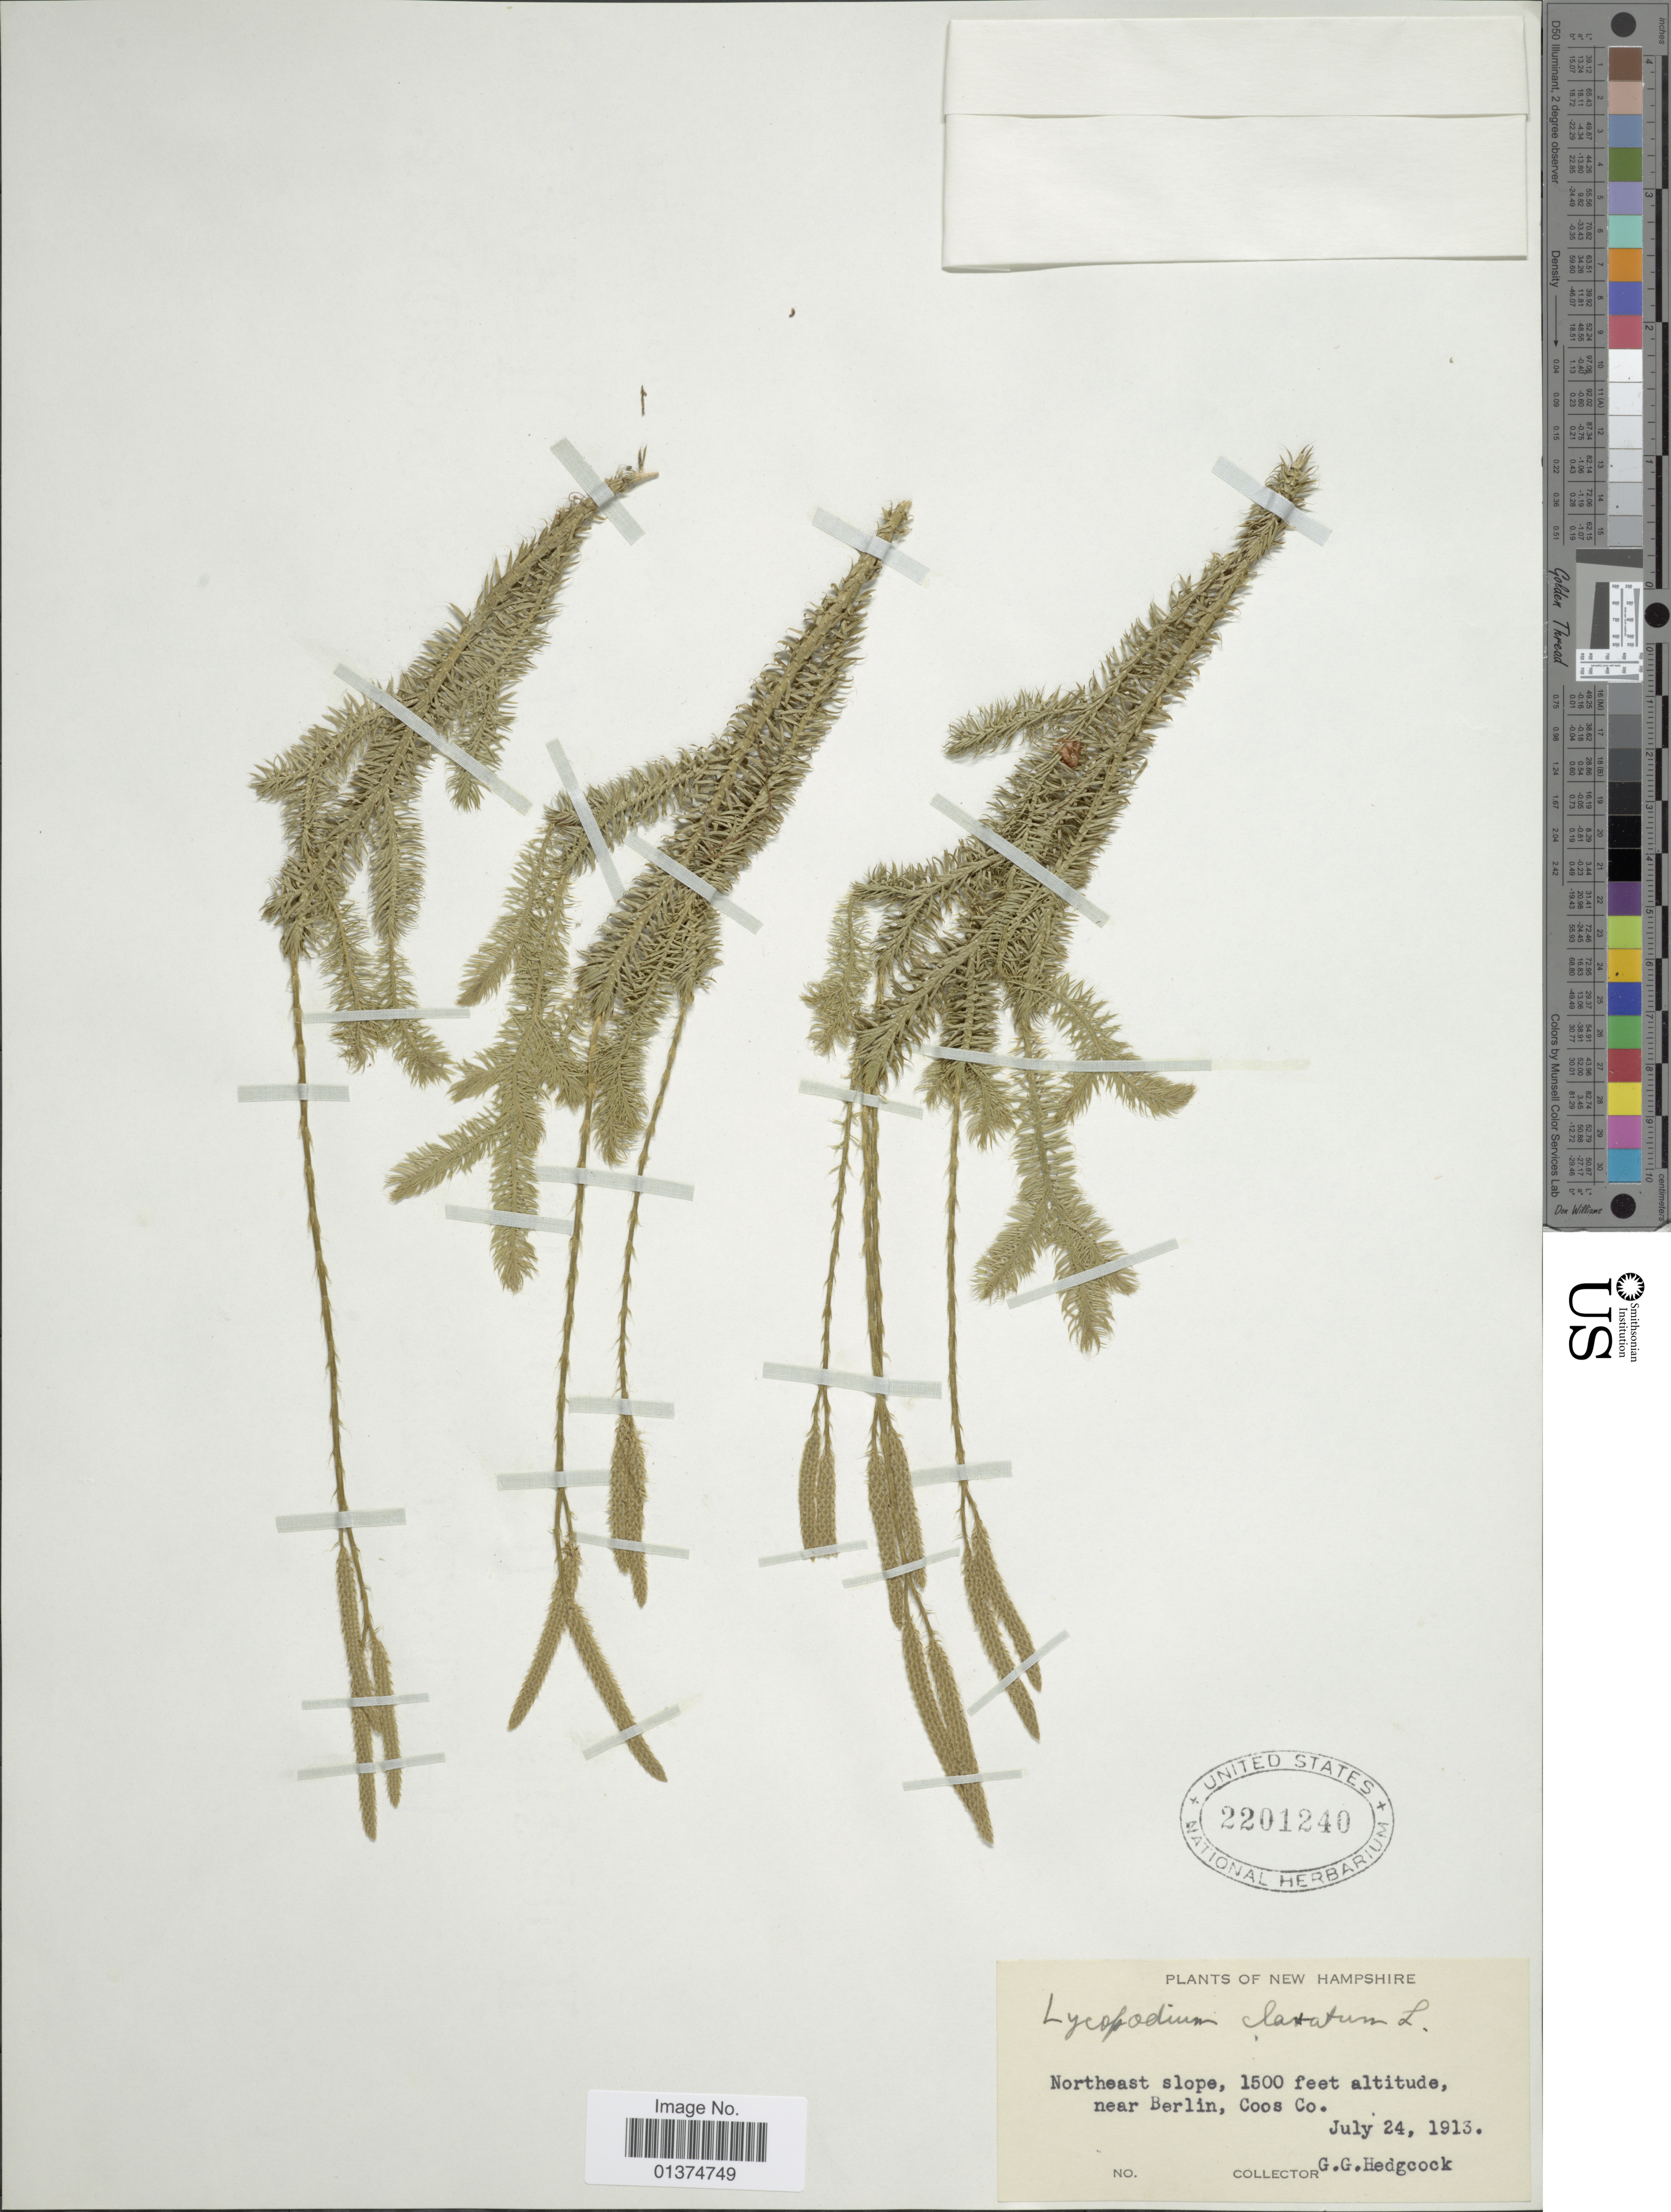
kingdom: Plantae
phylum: Tracheophyta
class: Lycopodiopsida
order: Lycopodiales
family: Lycopodiaceae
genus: Lycopodium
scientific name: Lycopodium clavatum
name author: L.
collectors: G. Hedgcock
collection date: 1913-07-24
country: United States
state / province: New Hampshire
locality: Northeast slope, near Berlin, Coos Co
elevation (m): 457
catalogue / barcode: US 2201240